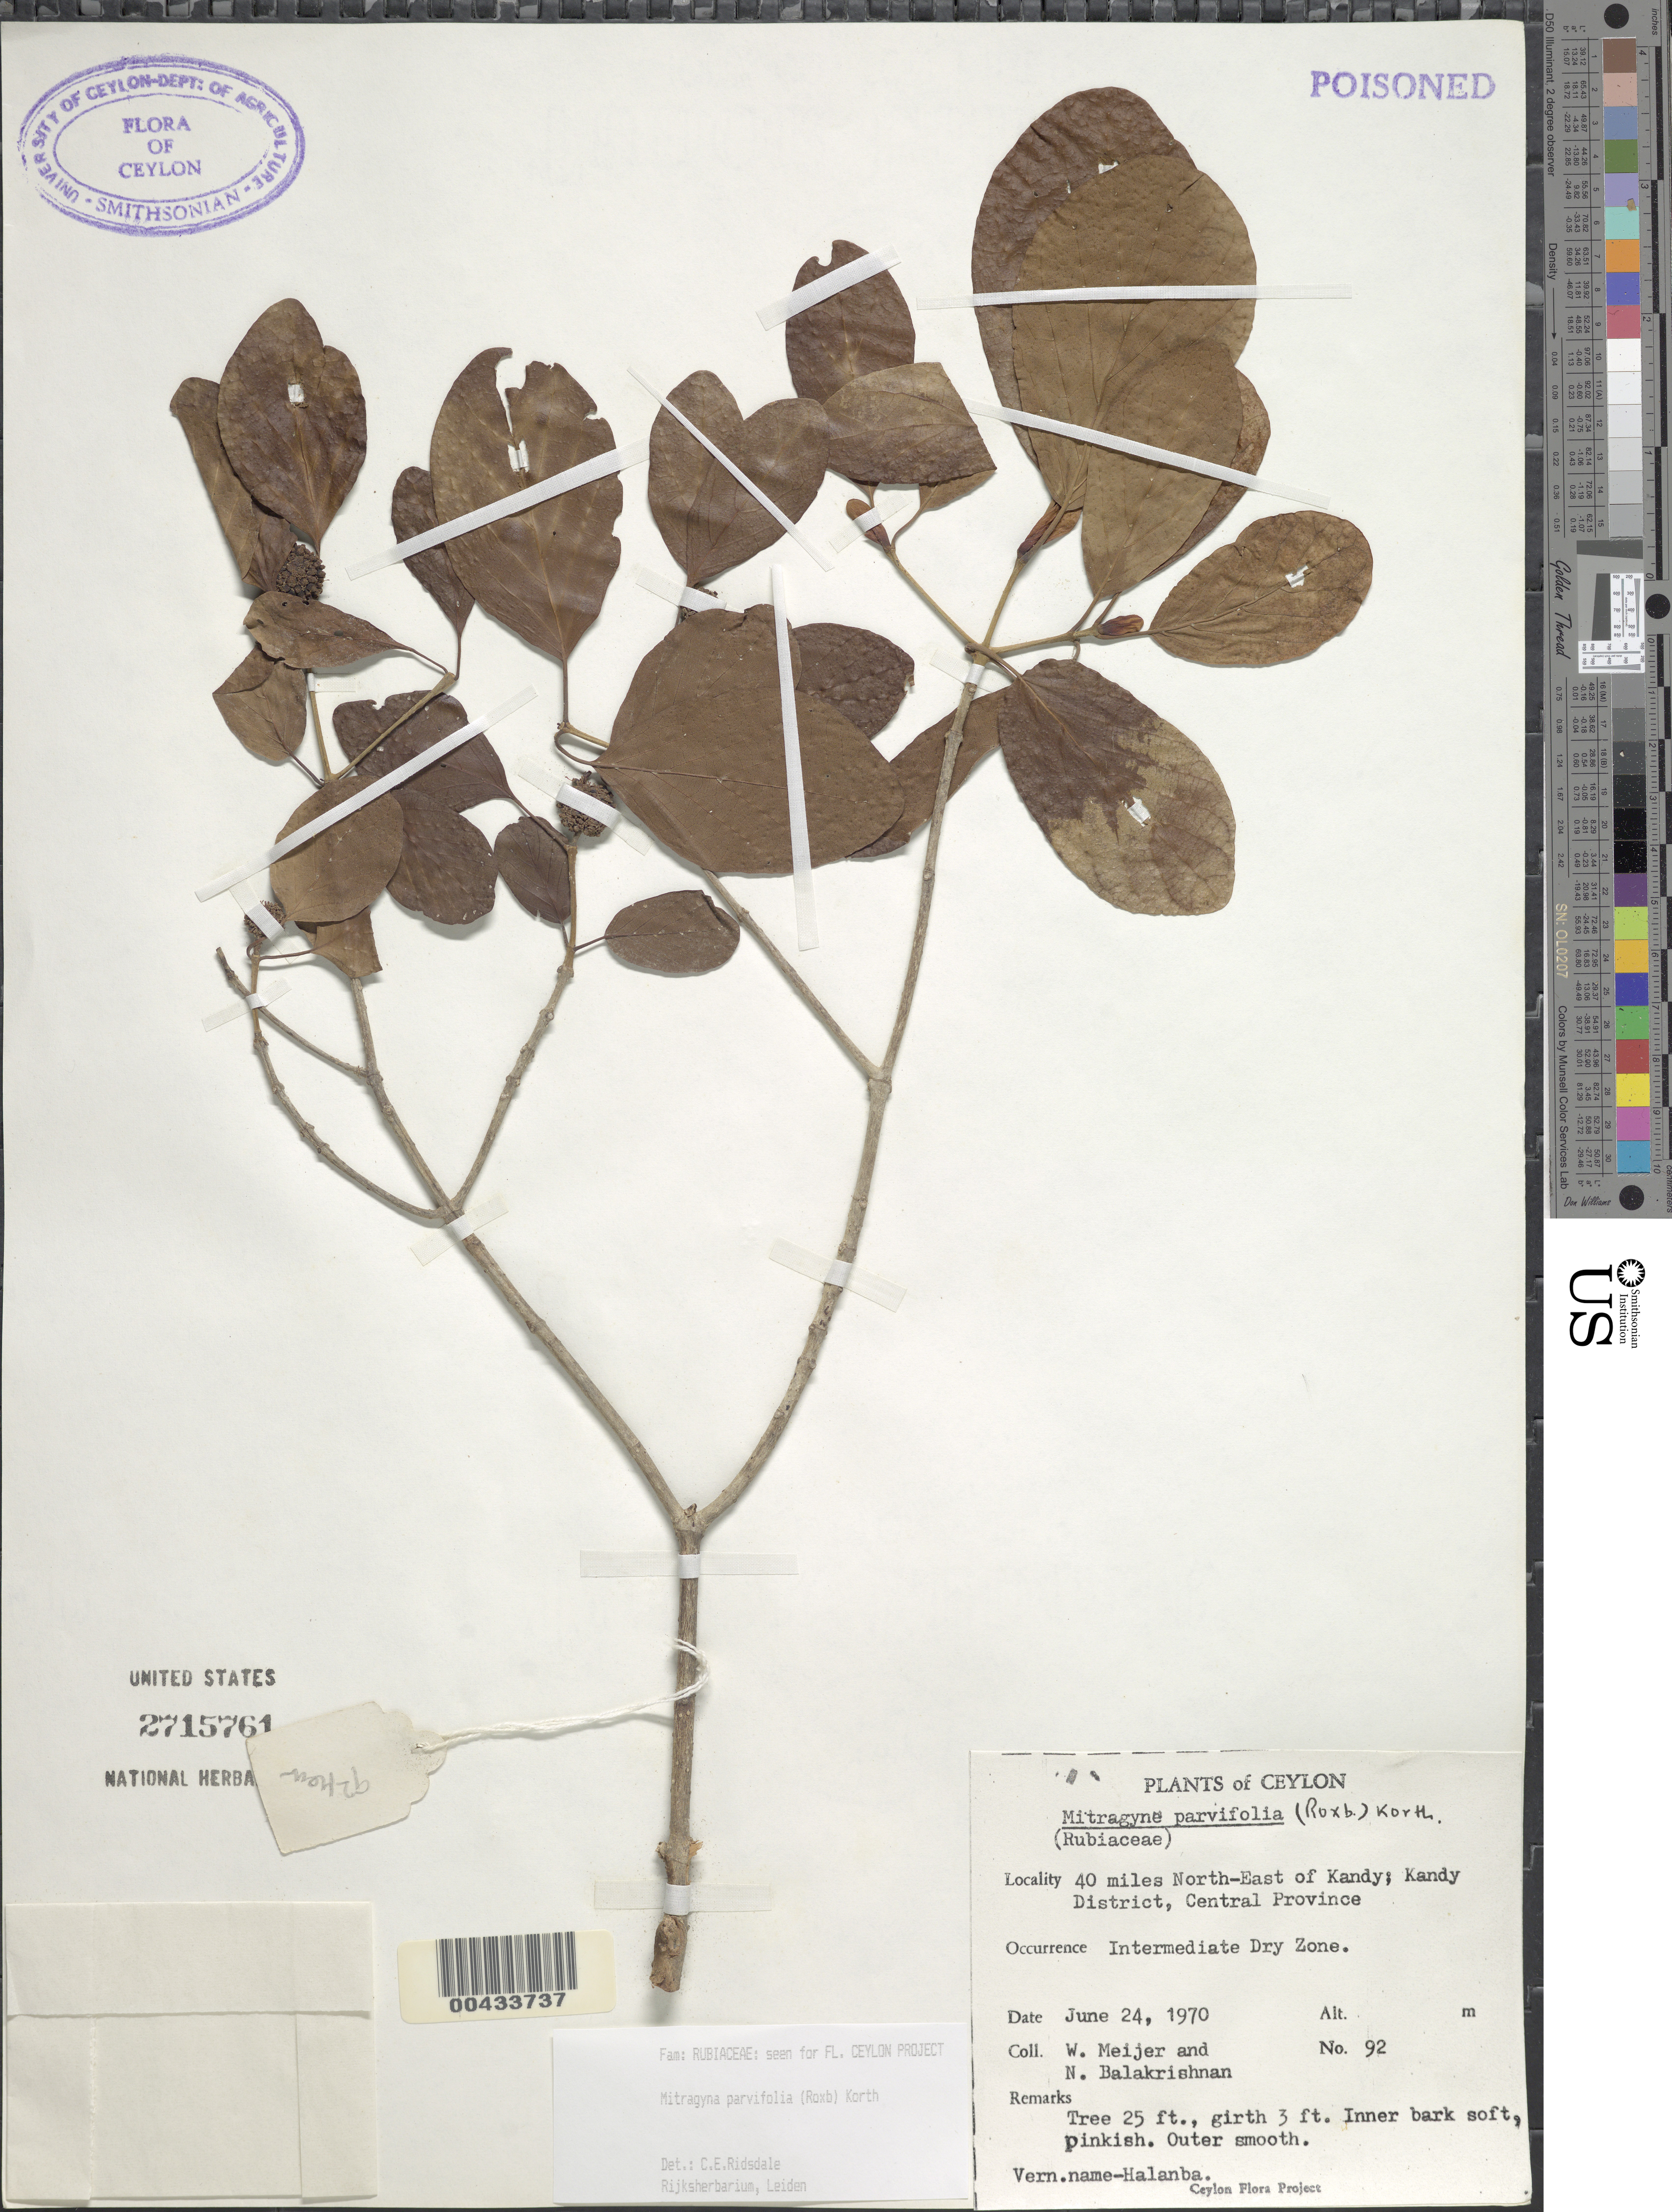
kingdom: Plantae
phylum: Tracheophyta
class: Magnoliopsida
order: Gentianales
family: Rubiaceae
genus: Mitragyna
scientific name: Mitragyna parvifolia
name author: (Roxb.) Korth.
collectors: W. Meijer & N. Balakrishnan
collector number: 92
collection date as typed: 24 Jun 1970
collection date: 1970-06-24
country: Sri Lanka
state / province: Central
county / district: Kandy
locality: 40 mi NE of Kandy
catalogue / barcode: US 2715761